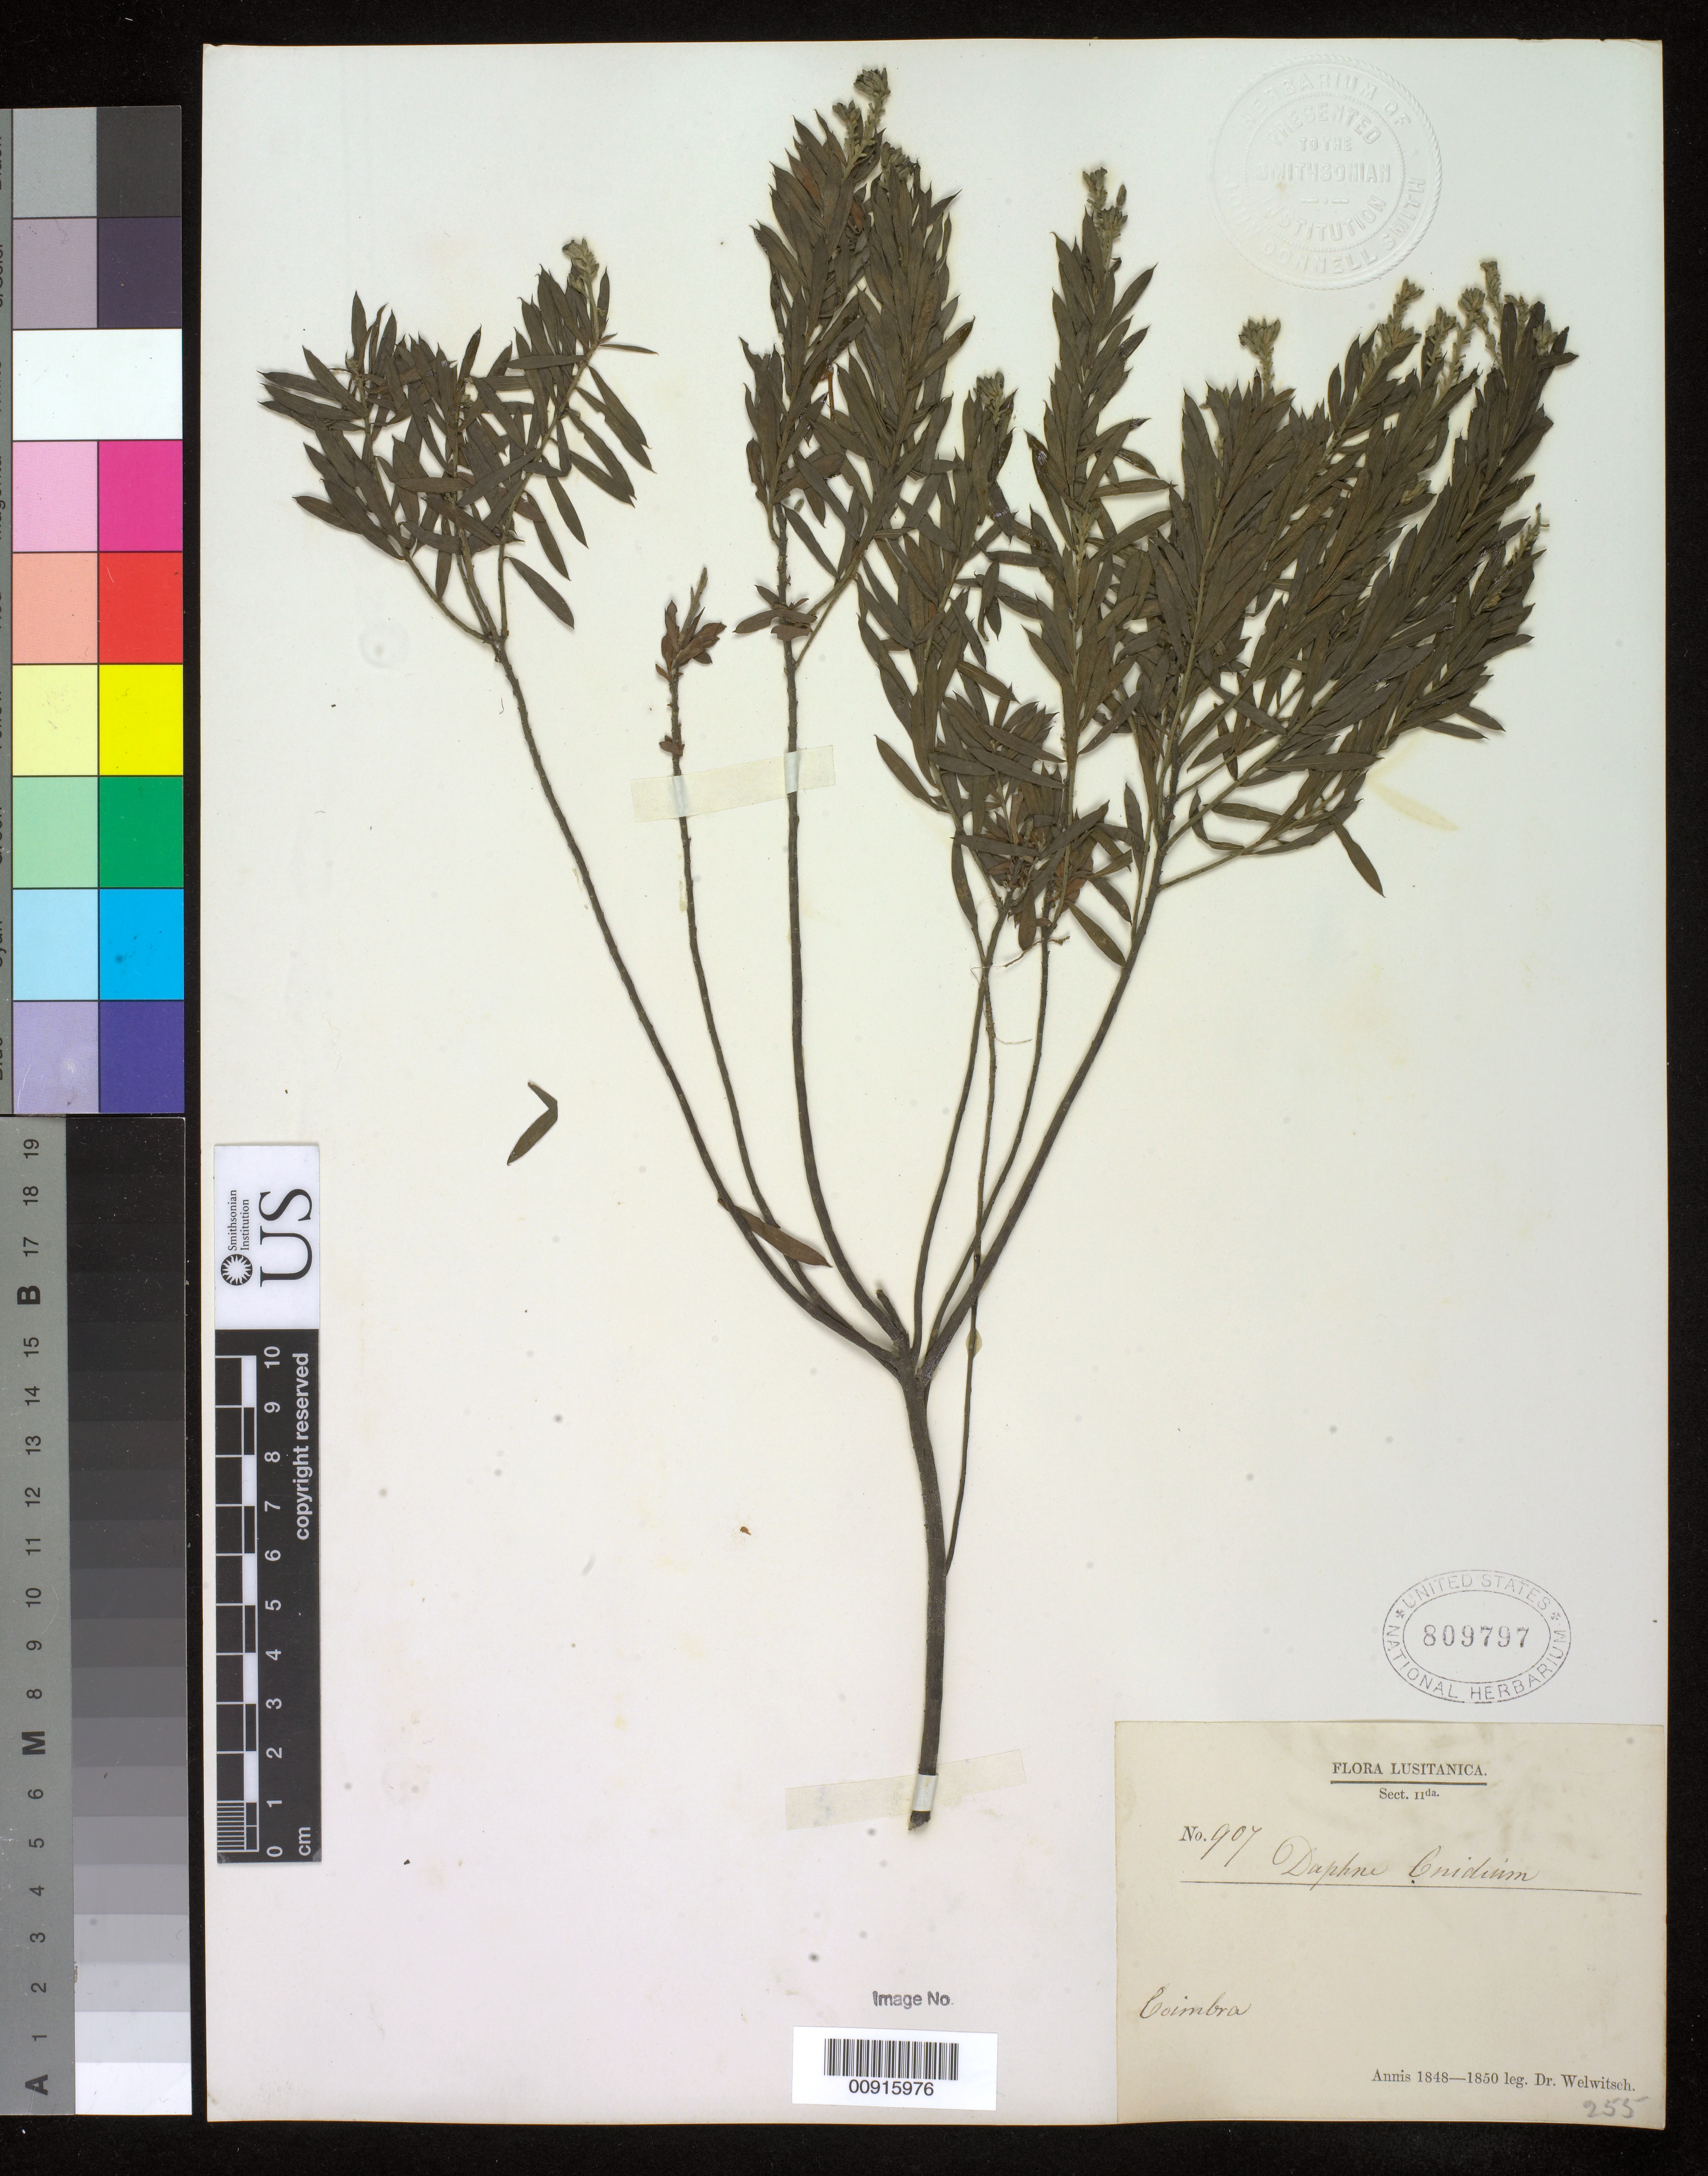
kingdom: Plantae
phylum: Tracheophyta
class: Magnoliopsida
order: Malvales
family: Thymelaeaceae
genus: Daphne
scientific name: Daphne gnidium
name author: L.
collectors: F. M. Welwitsch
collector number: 255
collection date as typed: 1848 to -- --- 1850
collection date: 1848/1850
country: Portugal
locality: Coimbra.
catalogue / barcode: US 809797